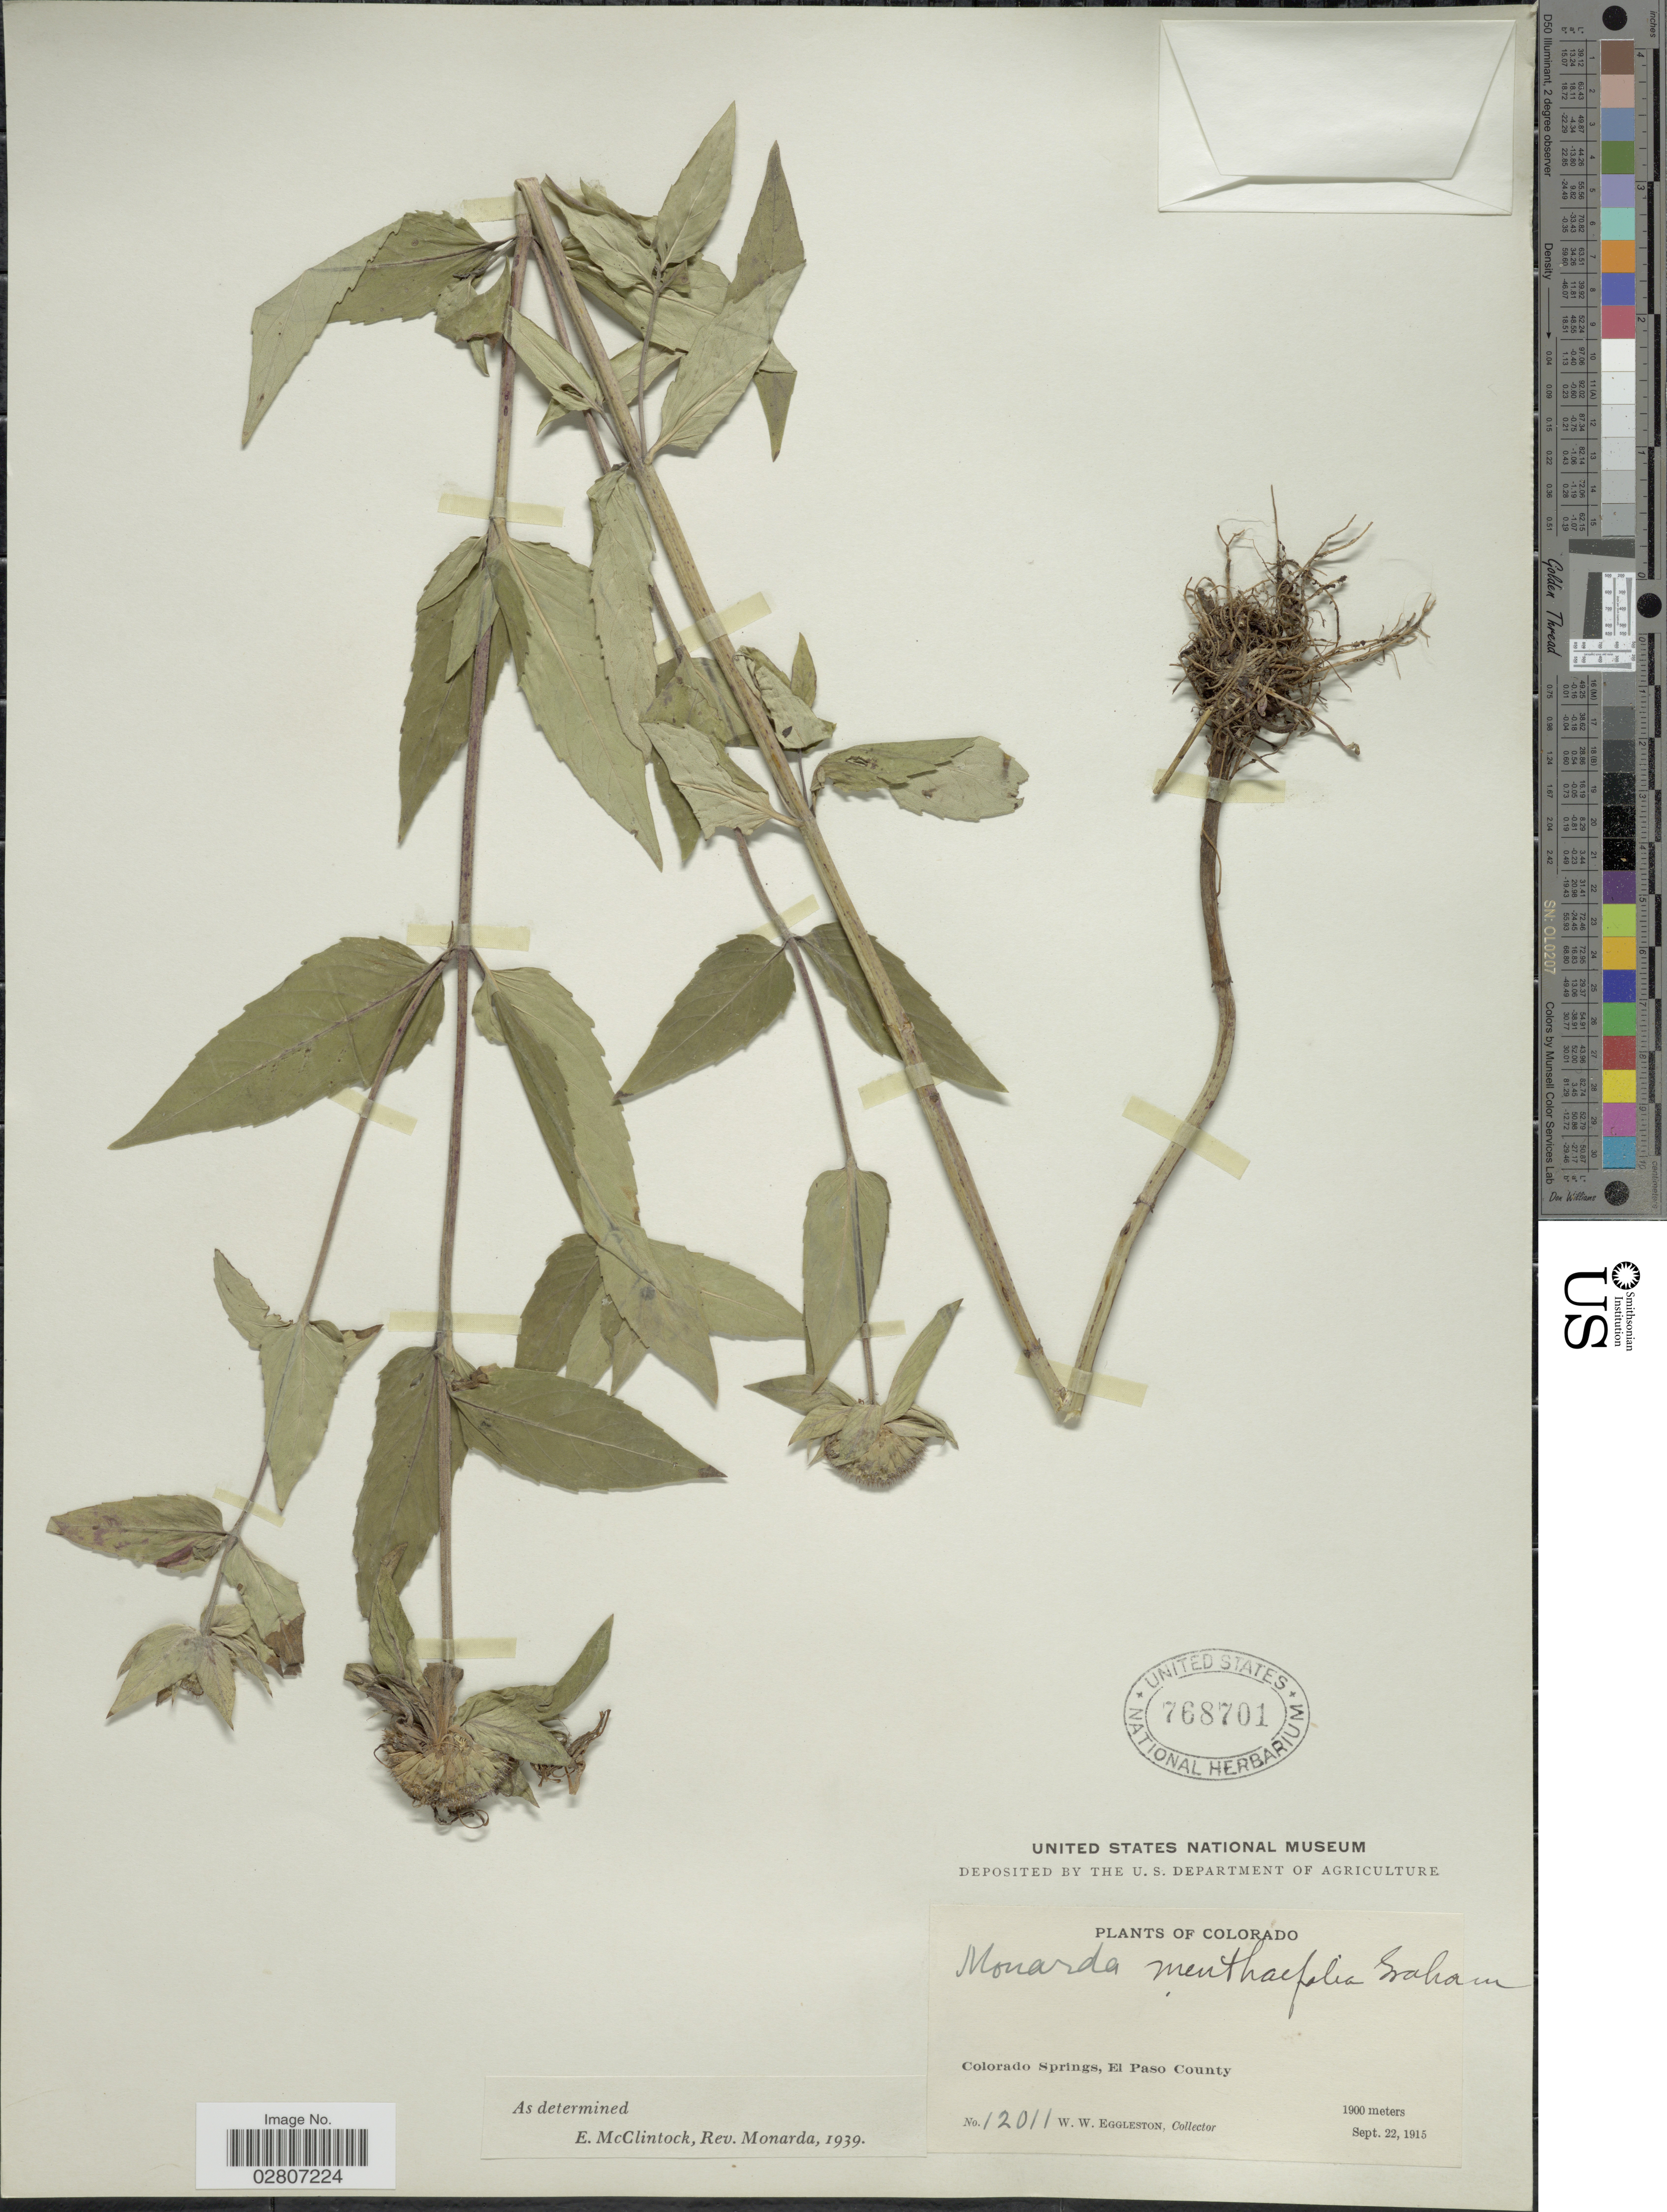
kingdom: Plantae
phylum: Tracheophyta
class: Magnoliopsida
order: Lamiales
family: Lamiaceae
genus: Monarda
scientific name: Monarda fistulosa var. menthifolia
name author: (Graham) Fernald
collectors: W. W. Eggleston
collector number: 12011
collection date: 1915-09-22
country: United States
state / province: Colorado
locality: Colorado Springs, El Paso County.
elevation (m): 1900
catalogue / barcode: US 768701